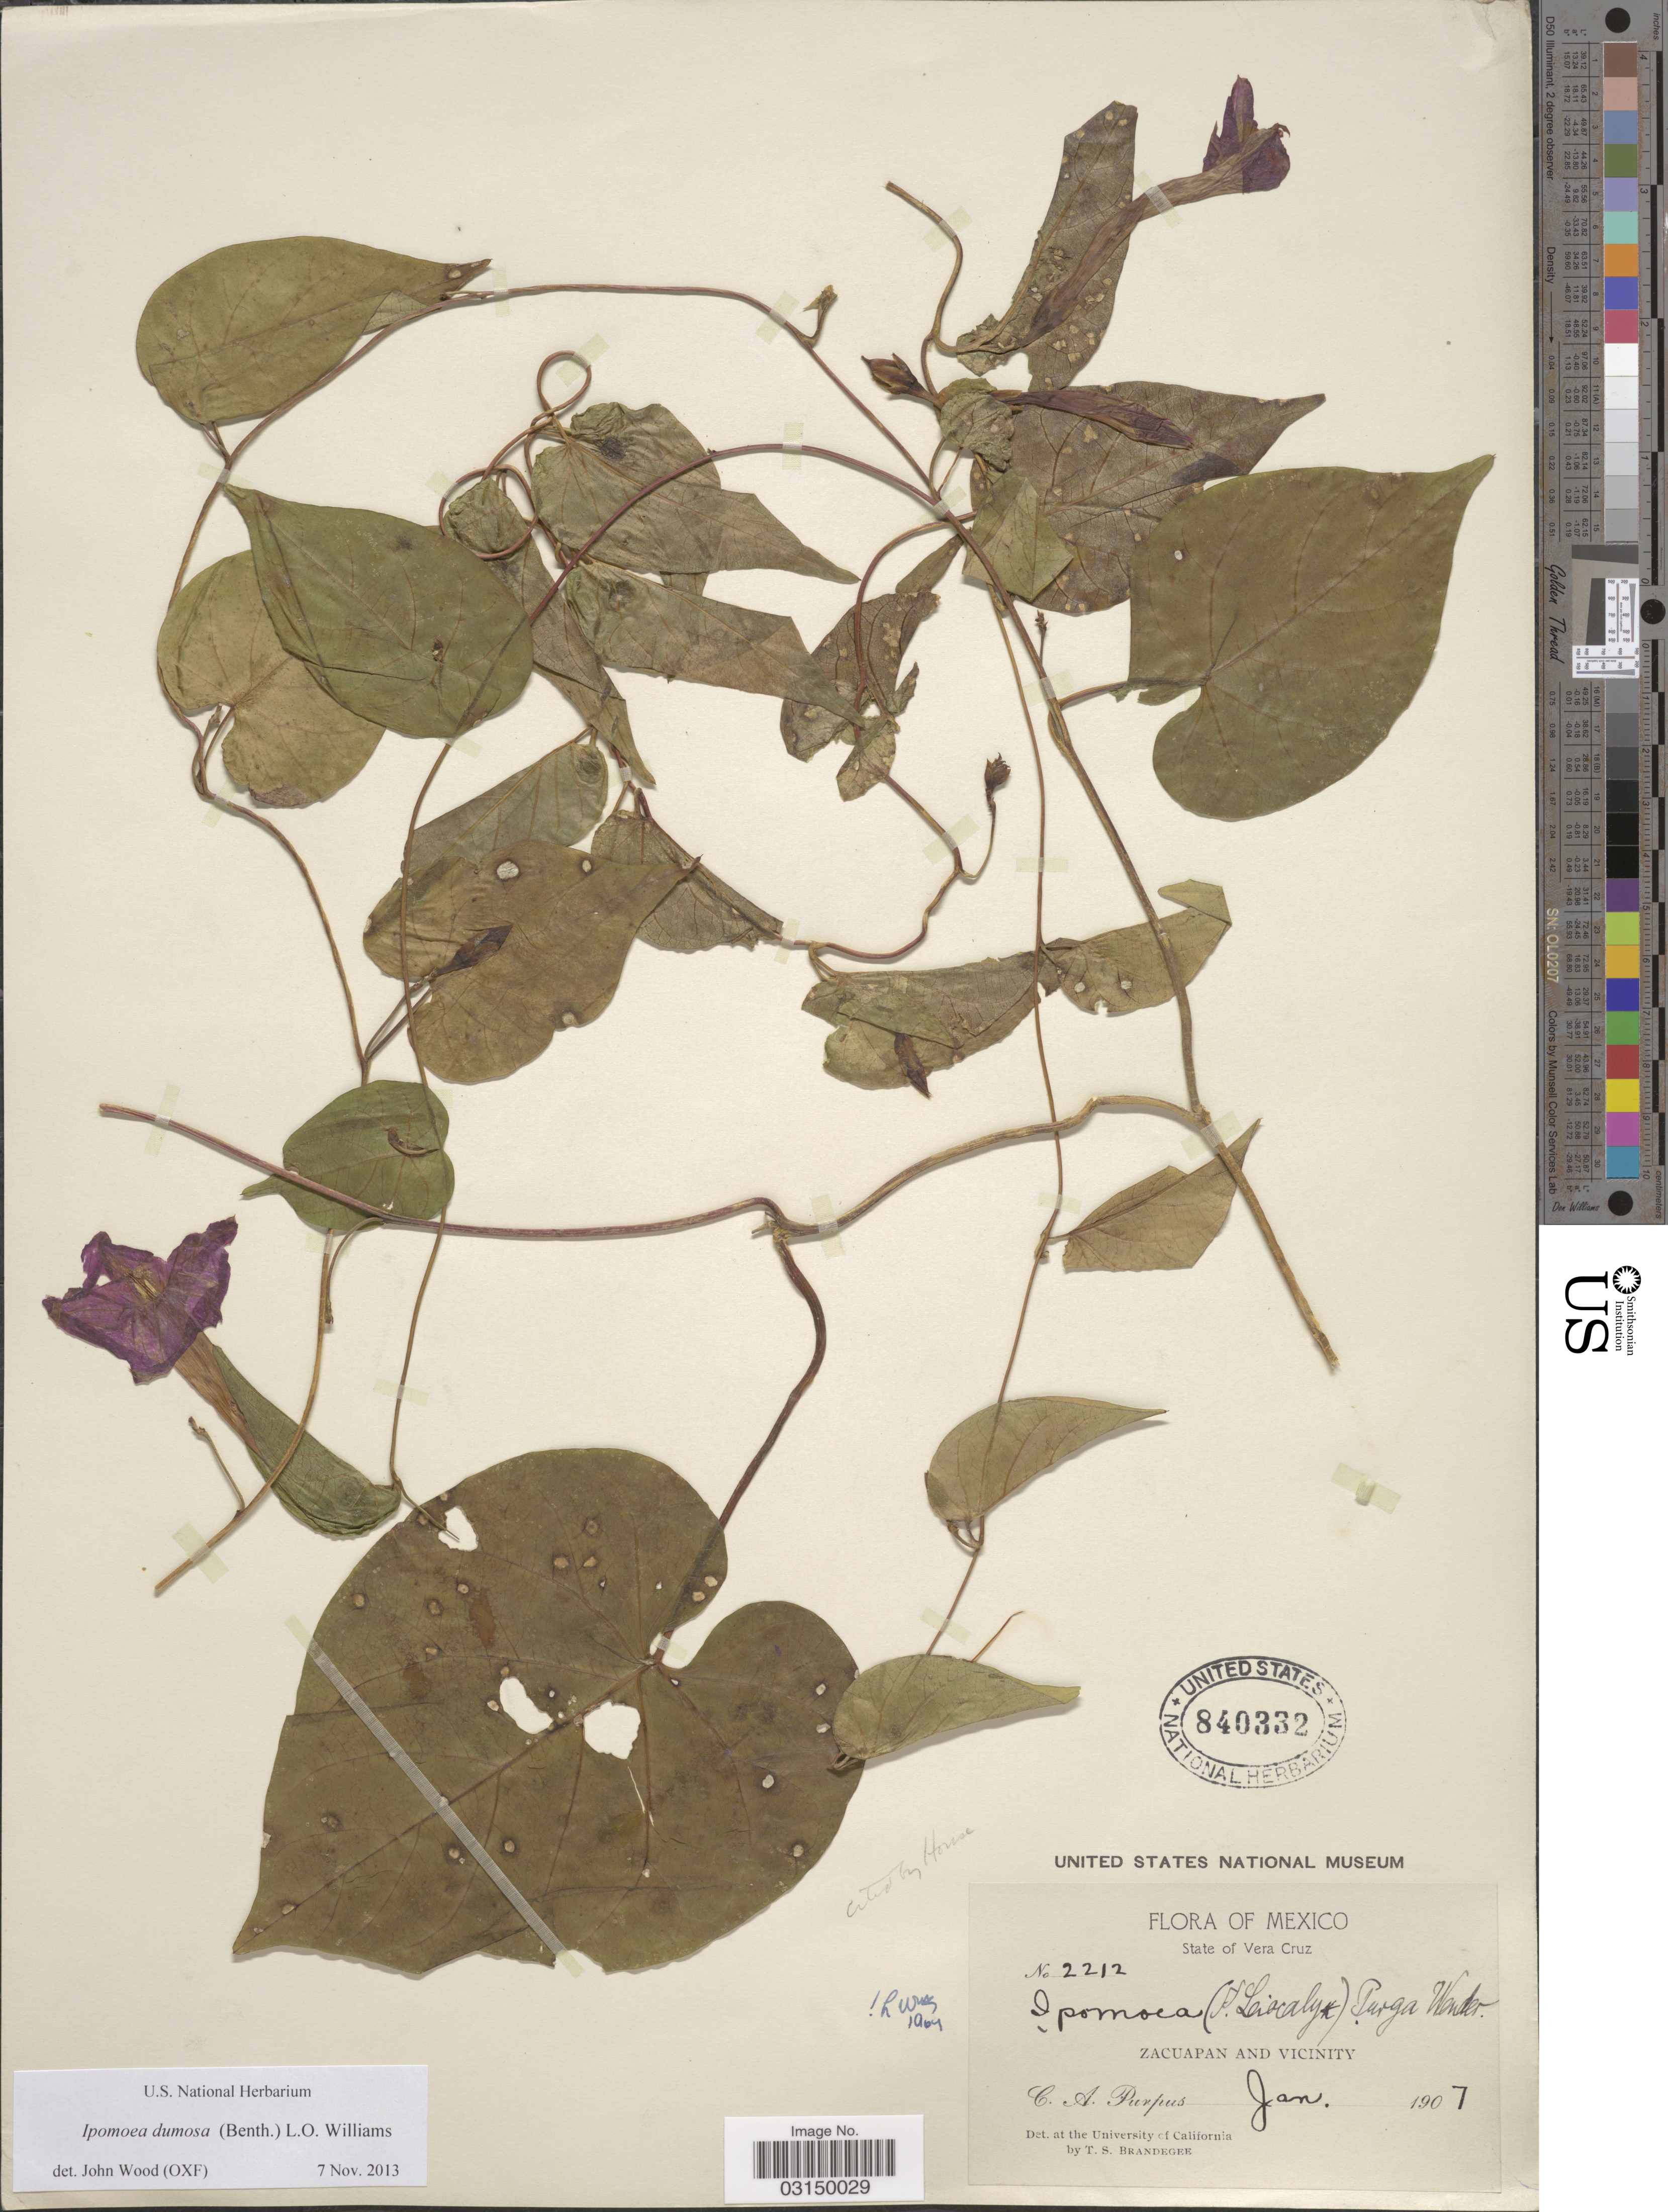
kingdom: Plantae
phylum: Tracheophyta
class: Magnoliopsida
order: Solanales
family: Convolvulaceae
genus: Ipomoea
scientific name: Ipomoea dumosa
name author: (Benth.) L.O. Williams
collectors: C. A. Purpus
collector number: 2212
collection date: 1907-01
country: Mexico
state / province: Veracruz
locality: State of Vera Cruz, Zacuapan and vicinity.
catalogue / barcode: US 840332